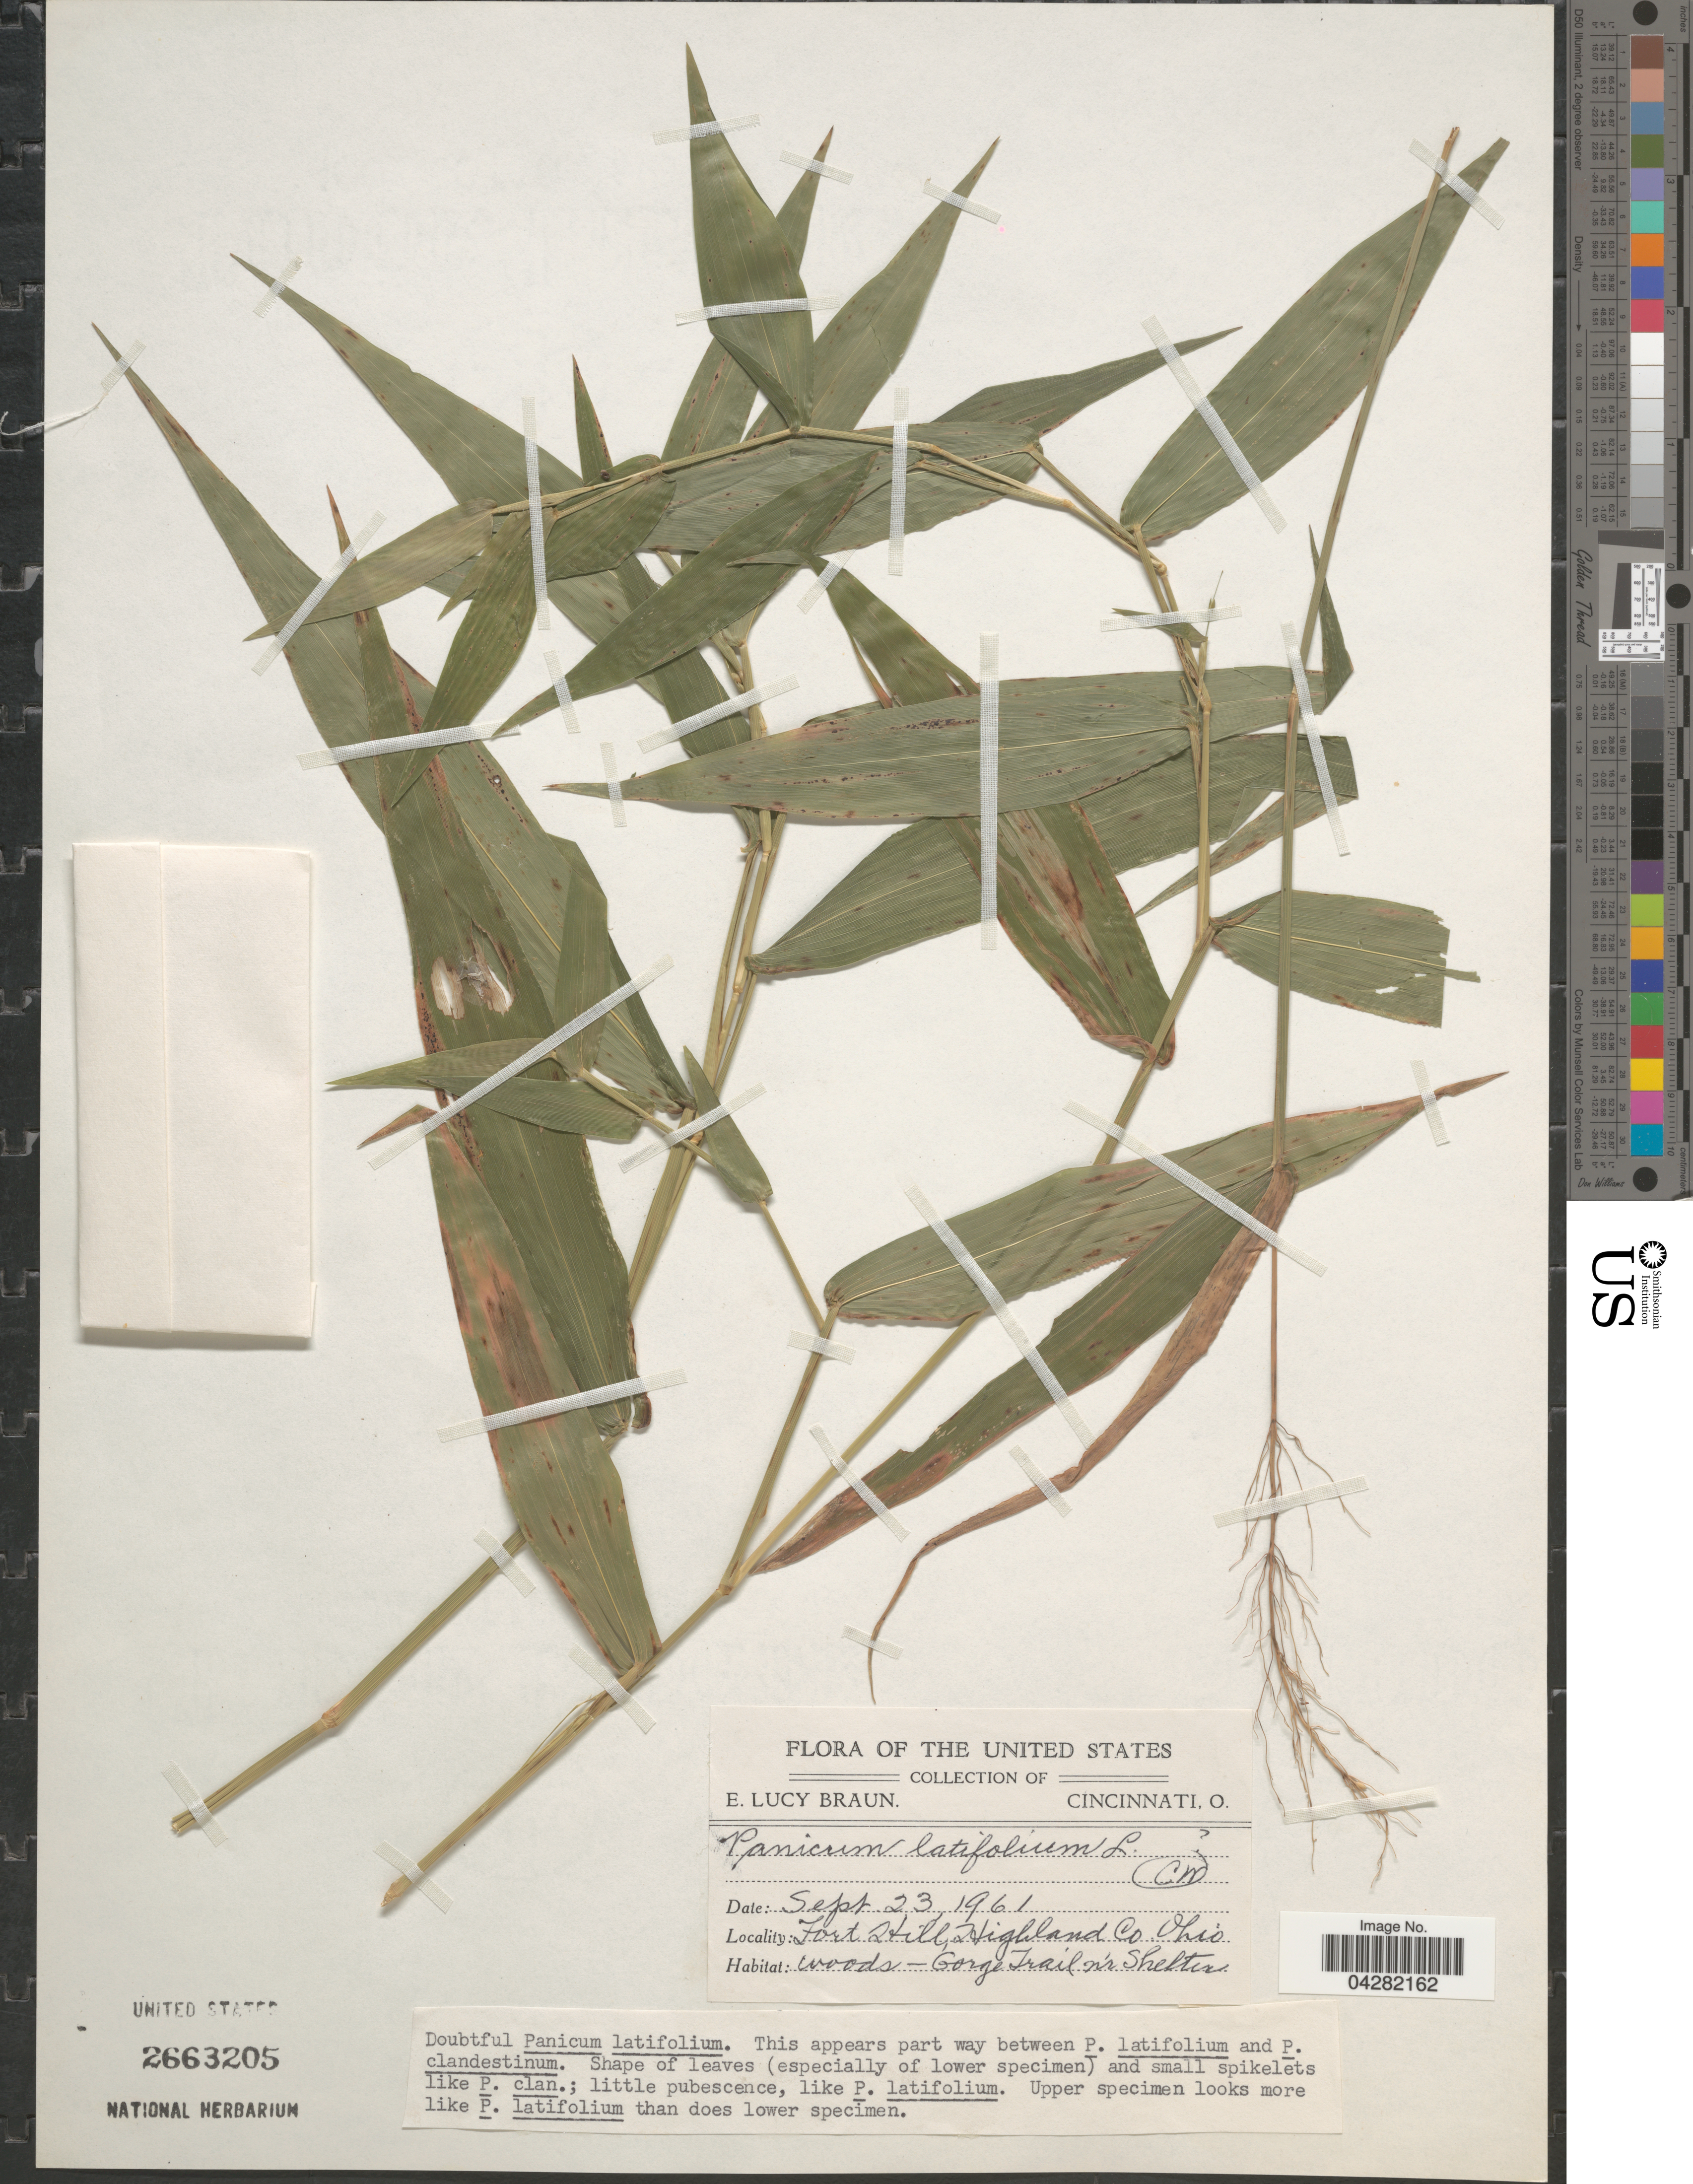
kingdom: Plantae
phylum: Tracheophyta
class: Liliopsida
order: Poales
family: Poaceae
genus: Dichanthelium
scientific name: Dichanthelium latifolium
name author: (L.) Harvill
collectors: E. L. Braun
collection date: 1961-09-23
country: United States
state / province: Ohio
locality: Fort Hill, Highland Co. Gorge Trail n'r Shelter.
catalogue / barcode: US 2663205